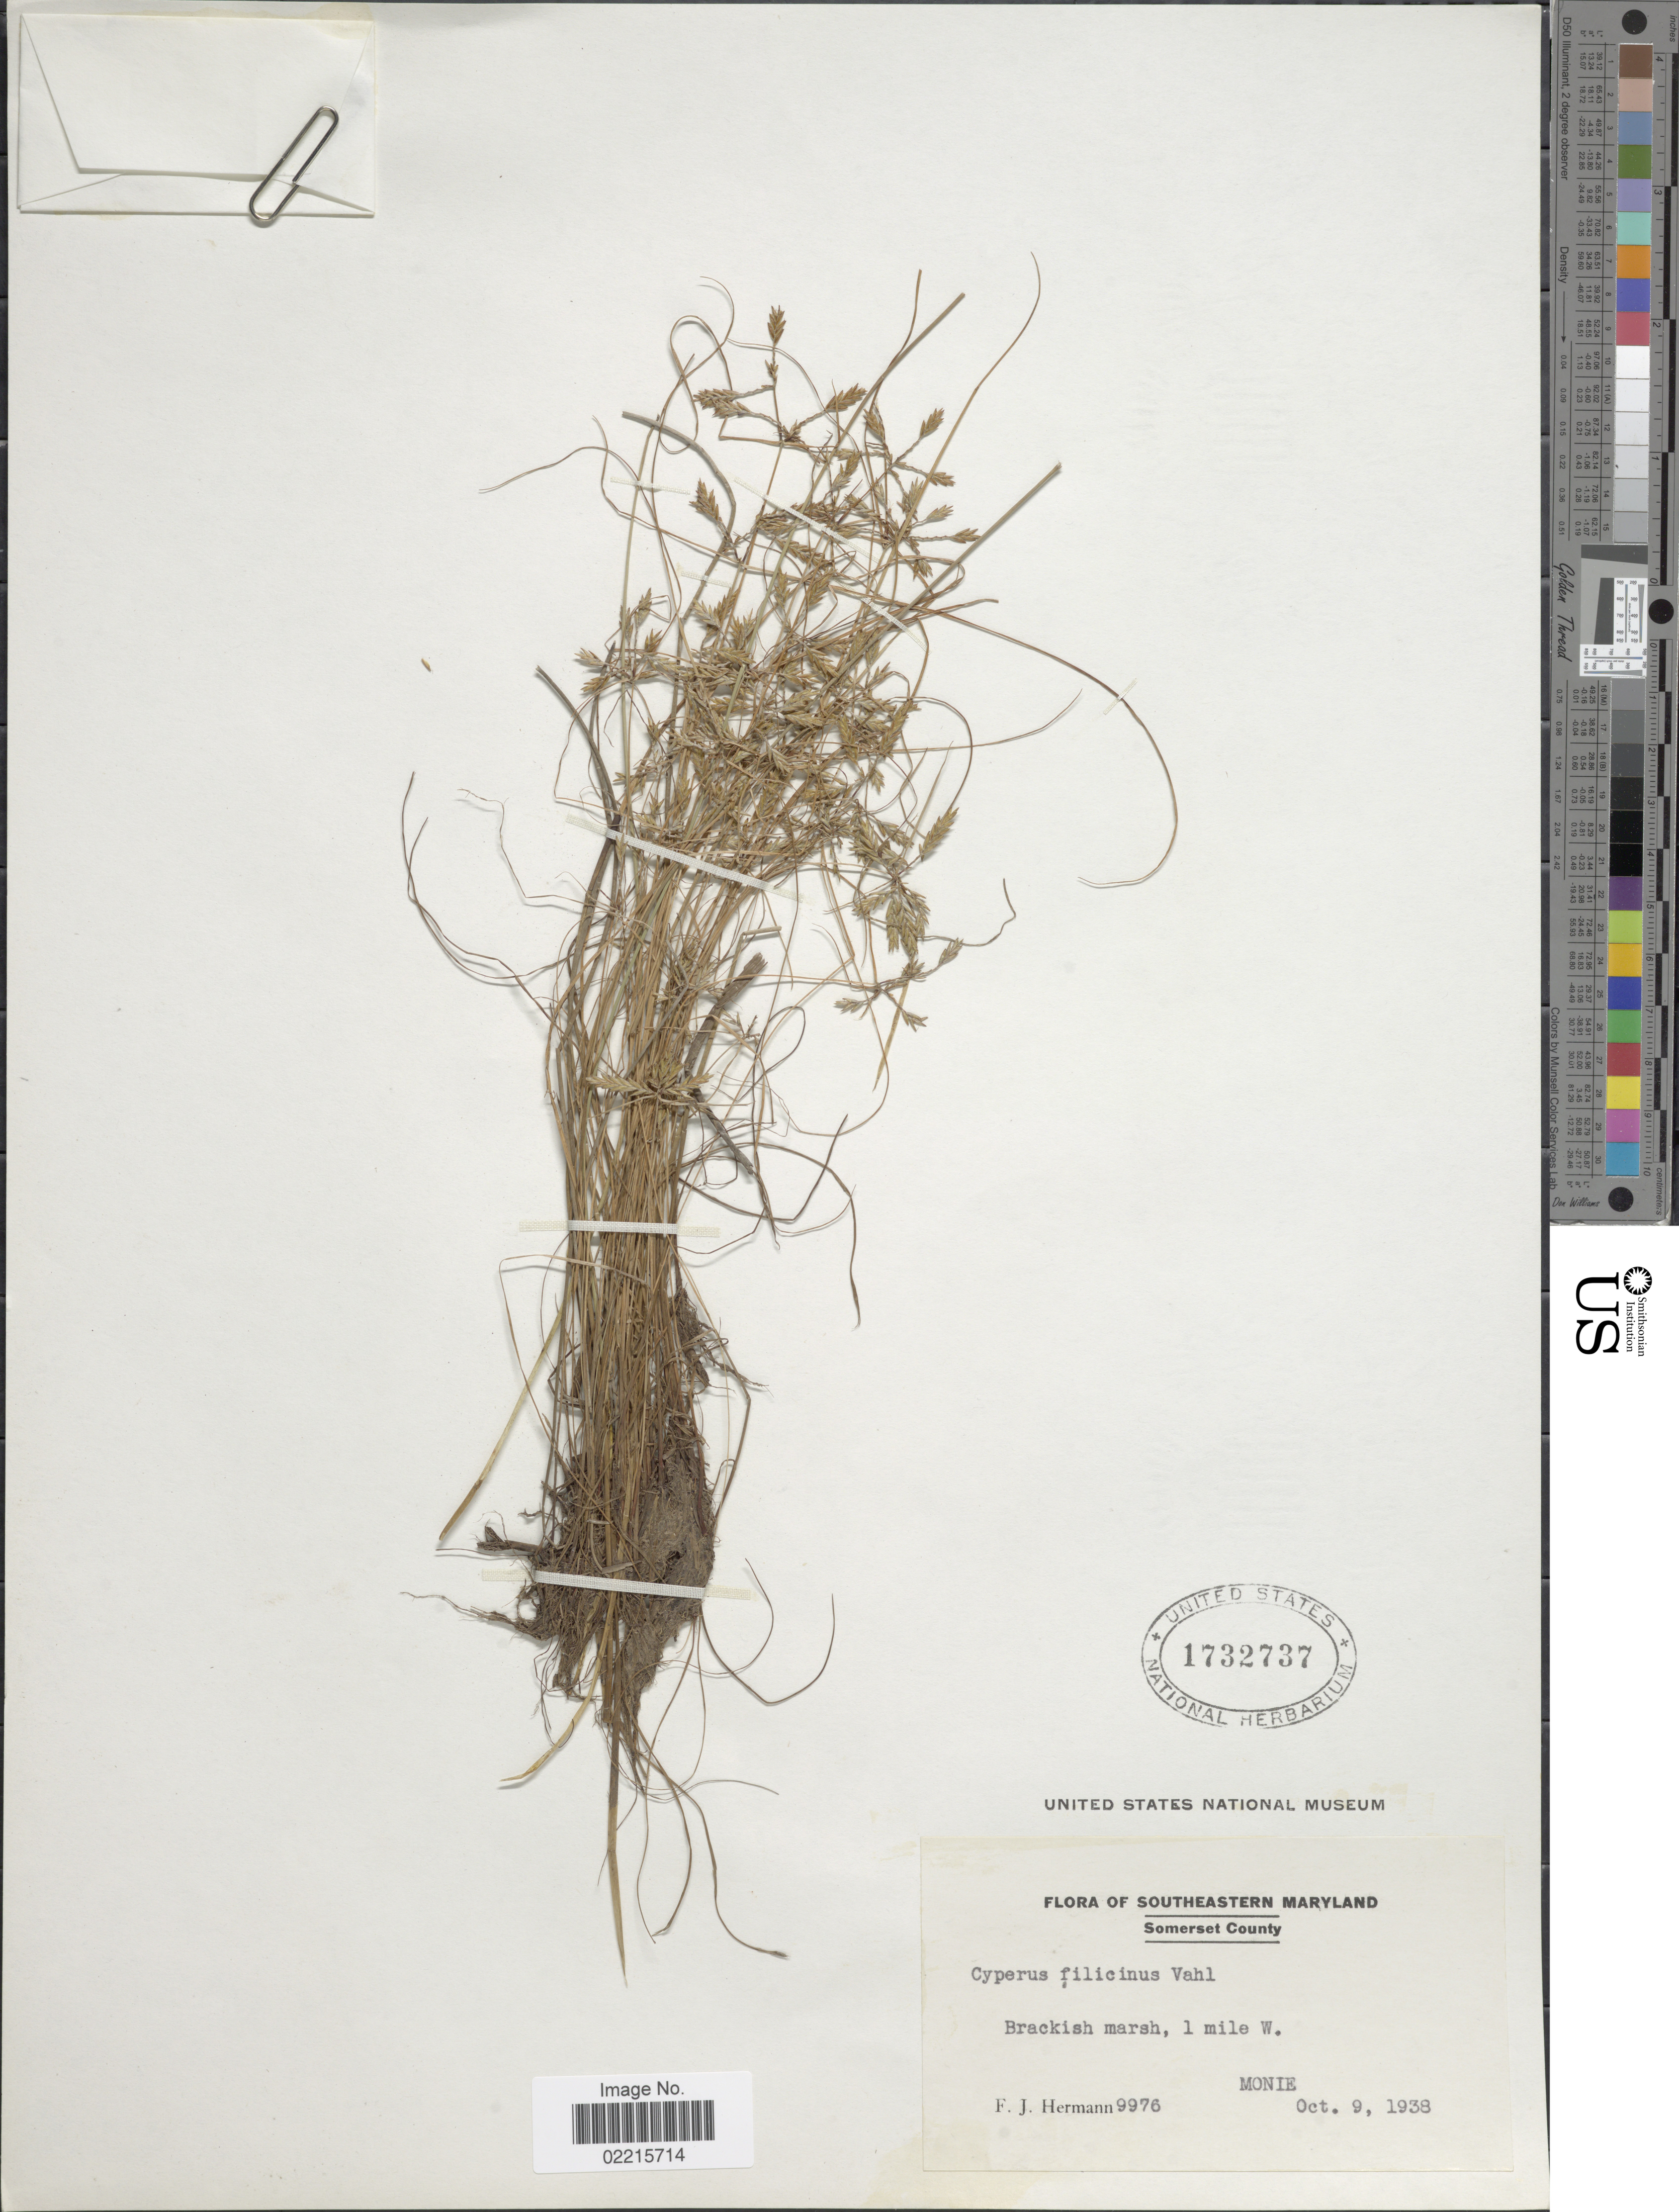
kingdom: Plantae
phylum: Tracheophyta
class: Liliopsida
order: Poales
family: Cyperaceae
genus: Cyperus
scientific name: Cyperus filicinus Vahl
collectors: F. J. Hermann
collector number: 9976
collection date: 1938-10-09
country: United States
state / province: Maryland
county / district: Somerset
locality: Southeastern Maryland, Somerset County, Brackish marsh, 1 mile W. Monie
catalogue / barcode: US 1732737